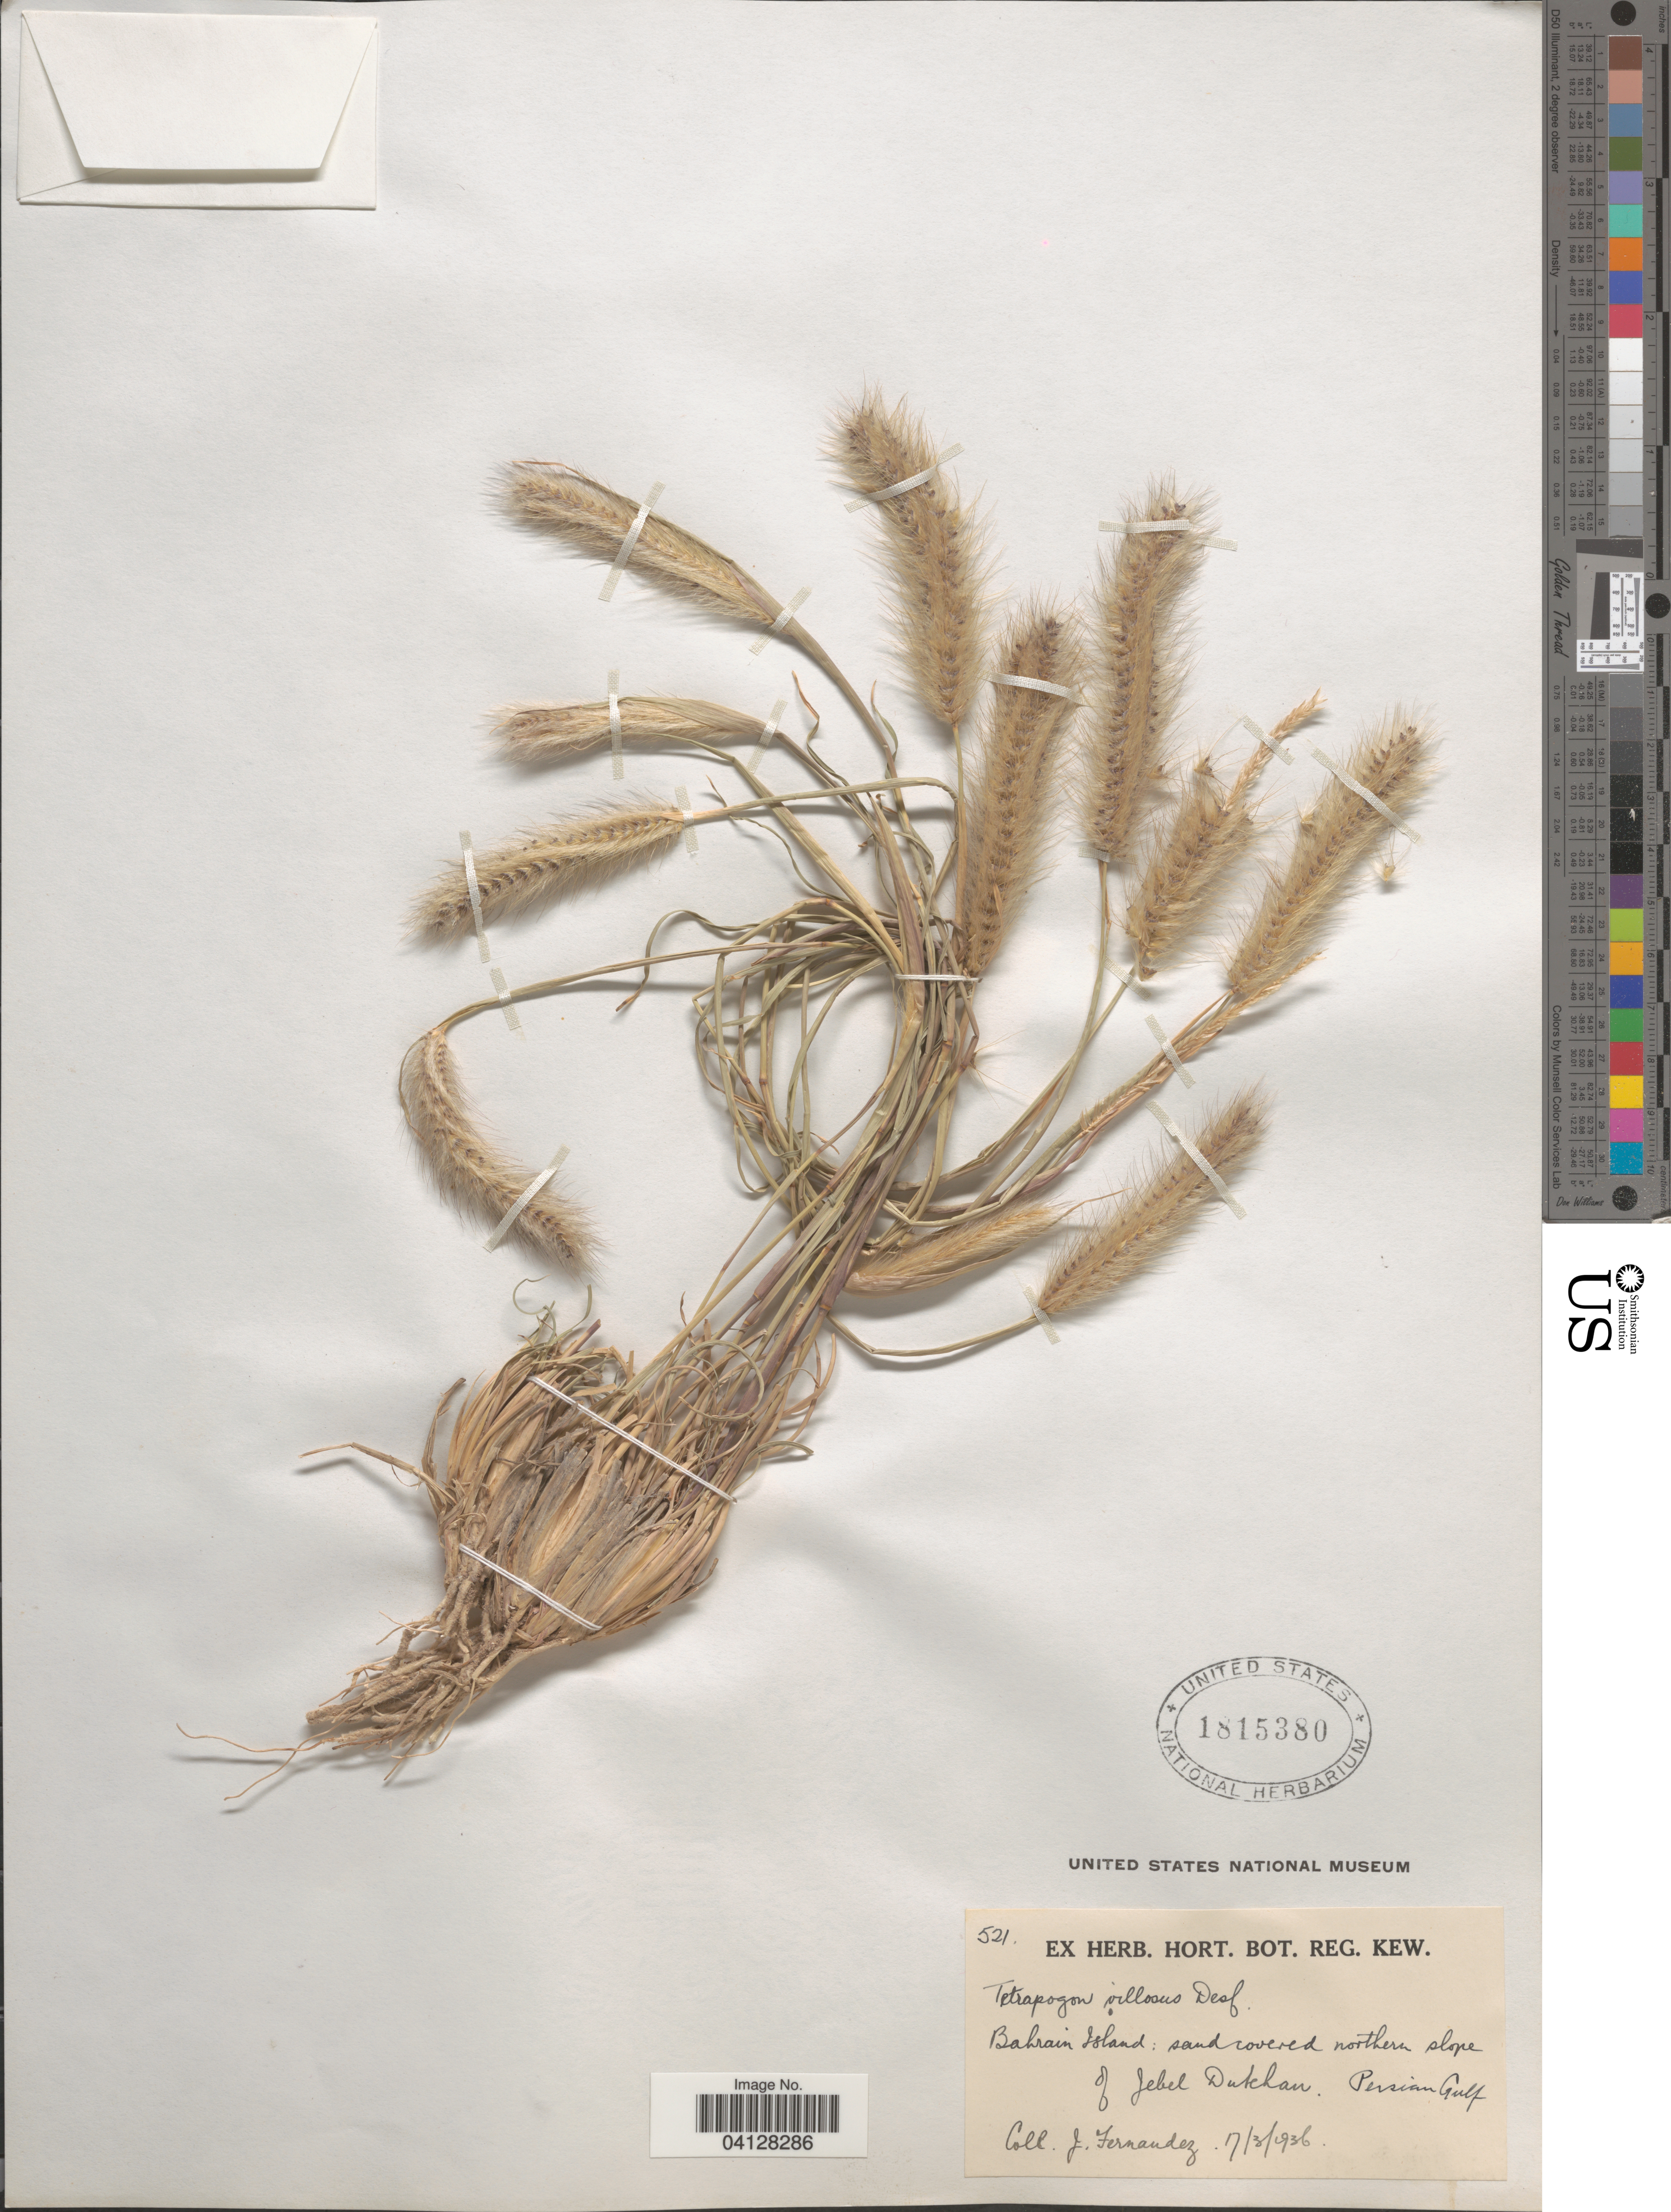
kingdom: Plantae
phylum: Tracheophyta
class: Liliopsida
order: Poales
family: Poaceae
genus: Tetrapogon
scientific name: Tetrapogon villosus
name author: Desf.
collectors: J. Fernández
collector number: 521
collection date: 1936-03-17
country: Bahrain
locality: Sand covered northern slope of Jebel Dukhan. Persian Gulf.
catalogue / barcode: US 1815380